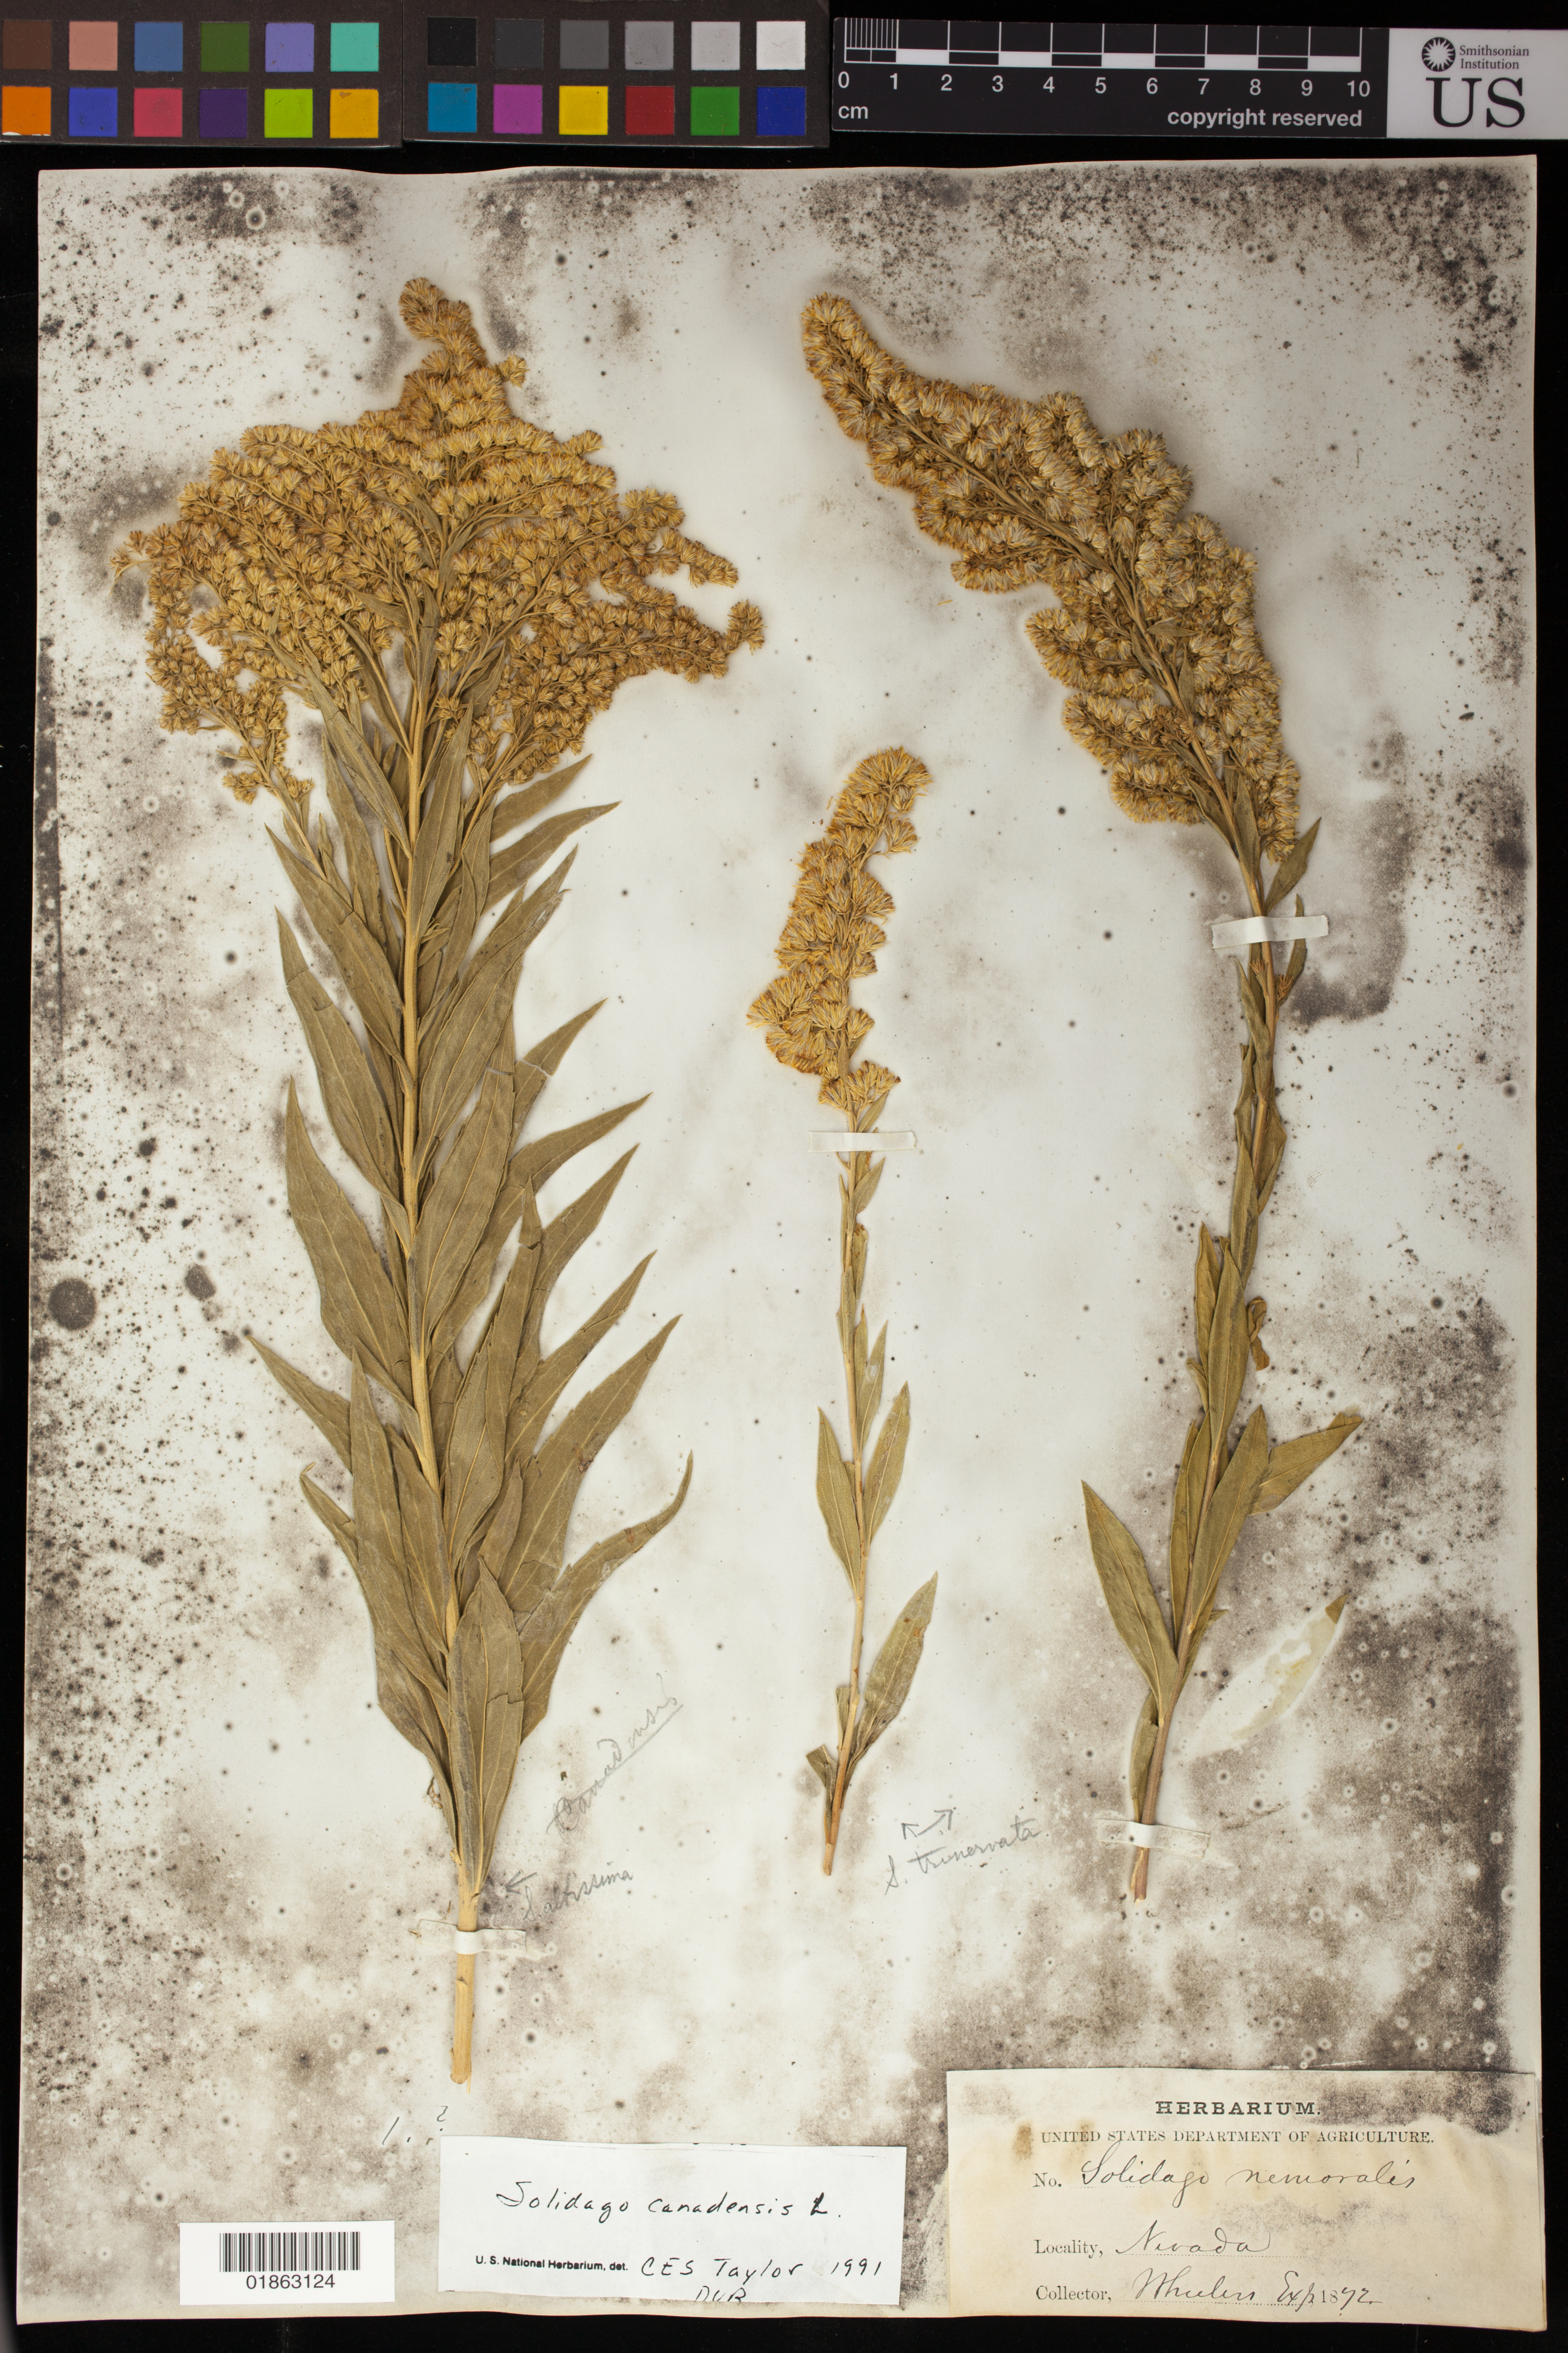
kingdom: Plantae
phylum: Tracheophyta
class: Magnoliopsida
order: Asterales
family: Asteraceae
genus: Solidago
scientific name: Solidago canadensis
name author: L.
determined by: Taylor, Constance E. S.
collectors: -- Wheeler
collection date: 1872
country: United States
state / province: Nevada